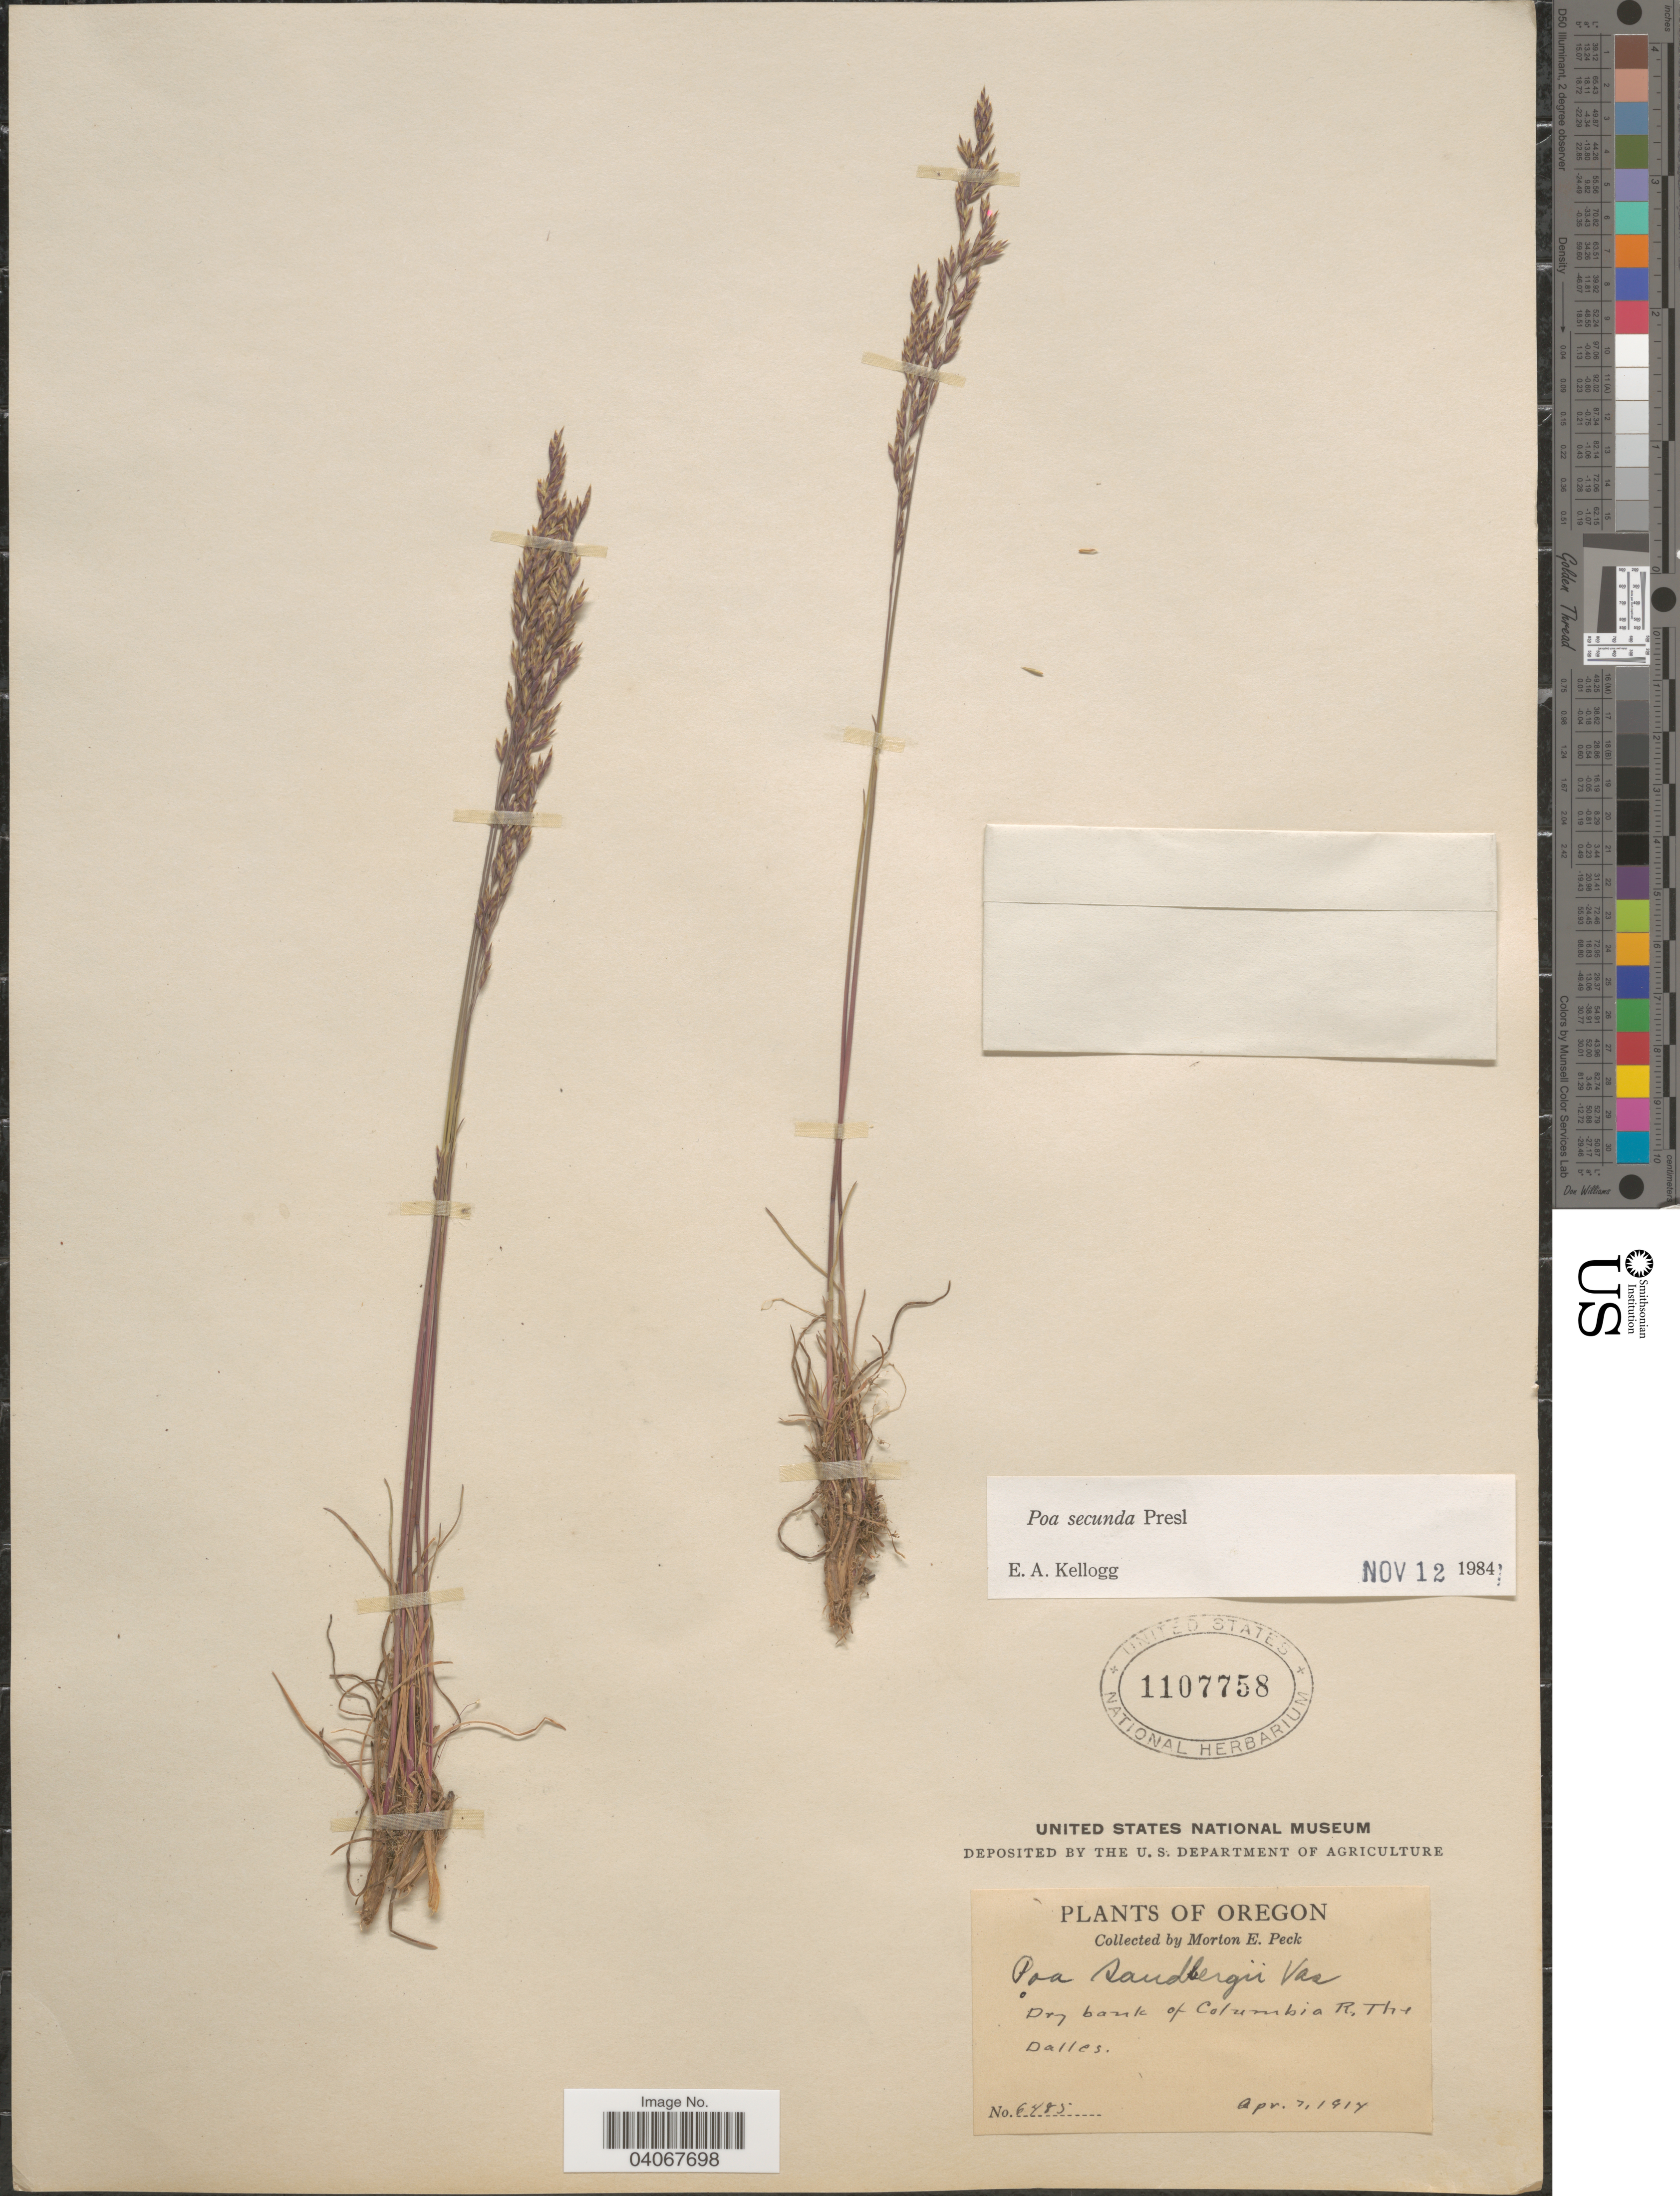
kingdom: Plantae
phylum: Tracheophyta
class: Liliopsida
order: Poales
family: Poaceae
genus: Poa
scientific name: Poa secunda subsp. secunda var. secunda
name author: J. Presl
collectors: M. E. Peck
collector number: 6485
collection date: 1917-04-07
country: United States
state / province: Oregon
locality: Dry bank of Columbia R, The Dalles.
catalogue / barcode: US 1107758